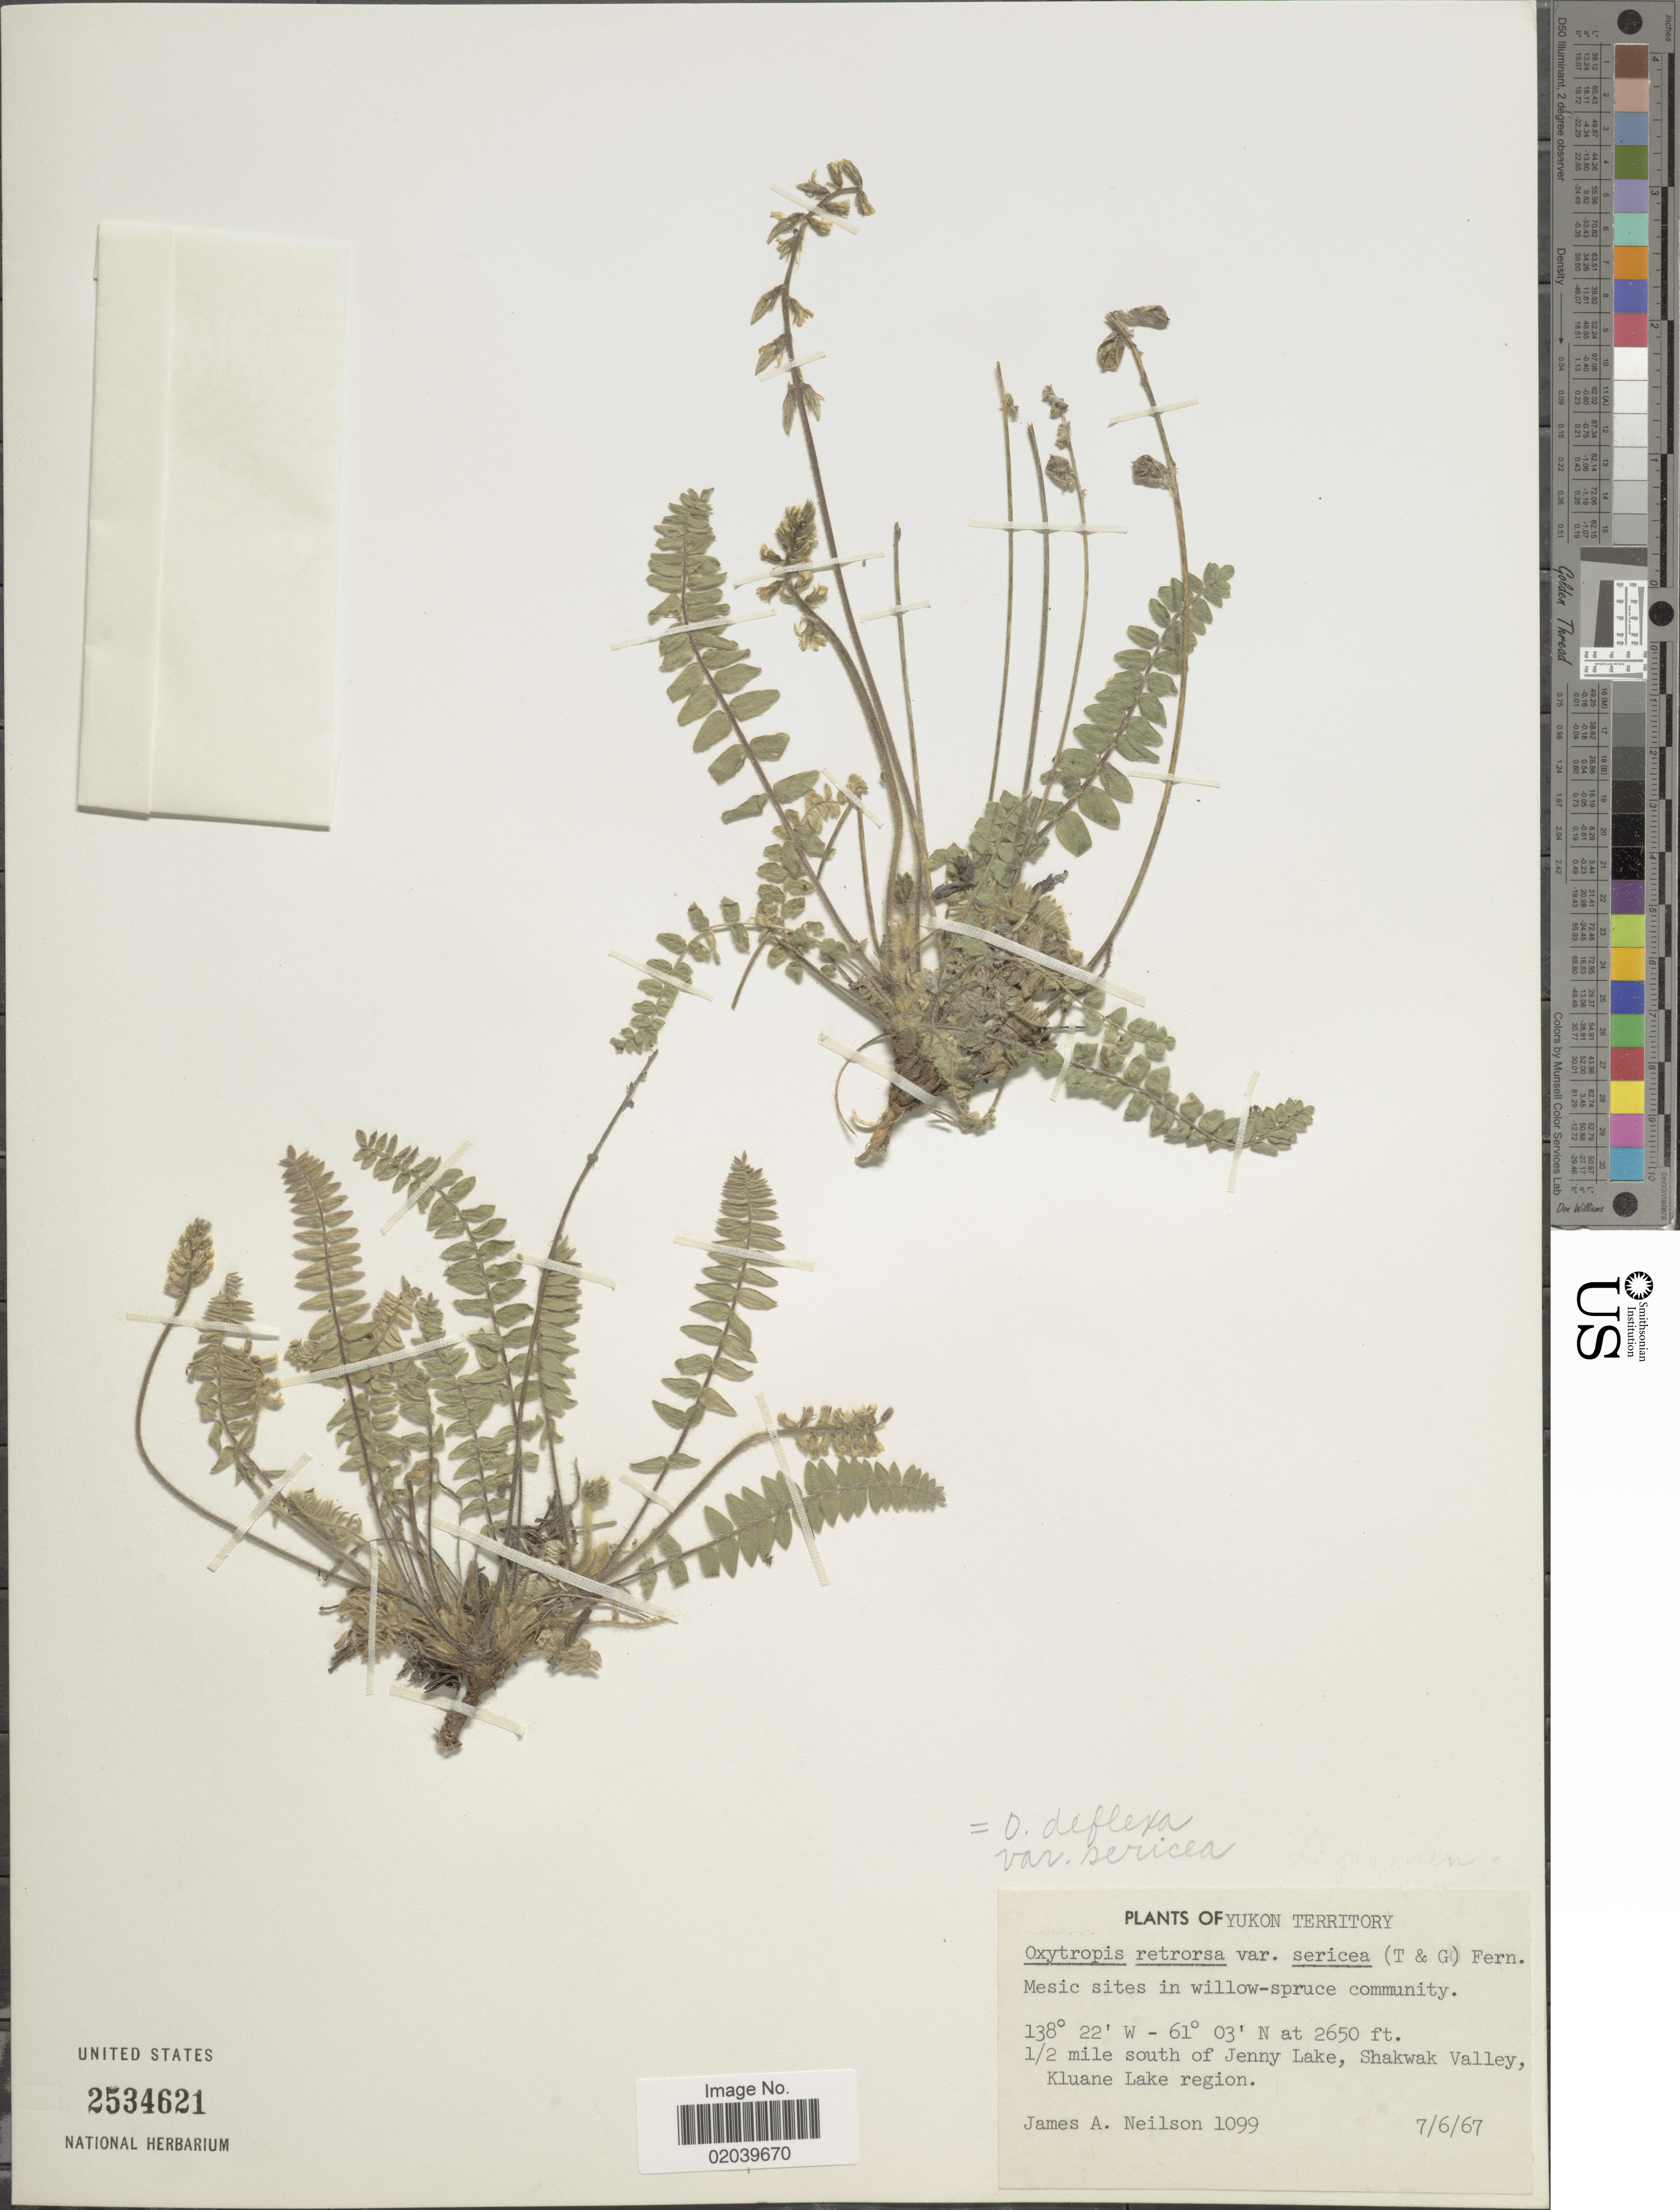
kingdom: Plantae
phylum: Tracheophyta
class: Magnoliopsida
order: Fabales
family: Fabaceae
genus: Oxytropis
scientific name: Oxytropis deflexa var. sericea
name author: Torr. & A. Gray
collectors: J. Neilson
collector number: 1099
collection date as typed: Transcribed d/m/y: 7/6/67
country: Canada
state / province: Yukon Territory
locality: ½ mile south of Jenny Lake, Shakwak Valley, Kluane Lake region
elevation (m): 808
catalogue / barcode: US 2534621